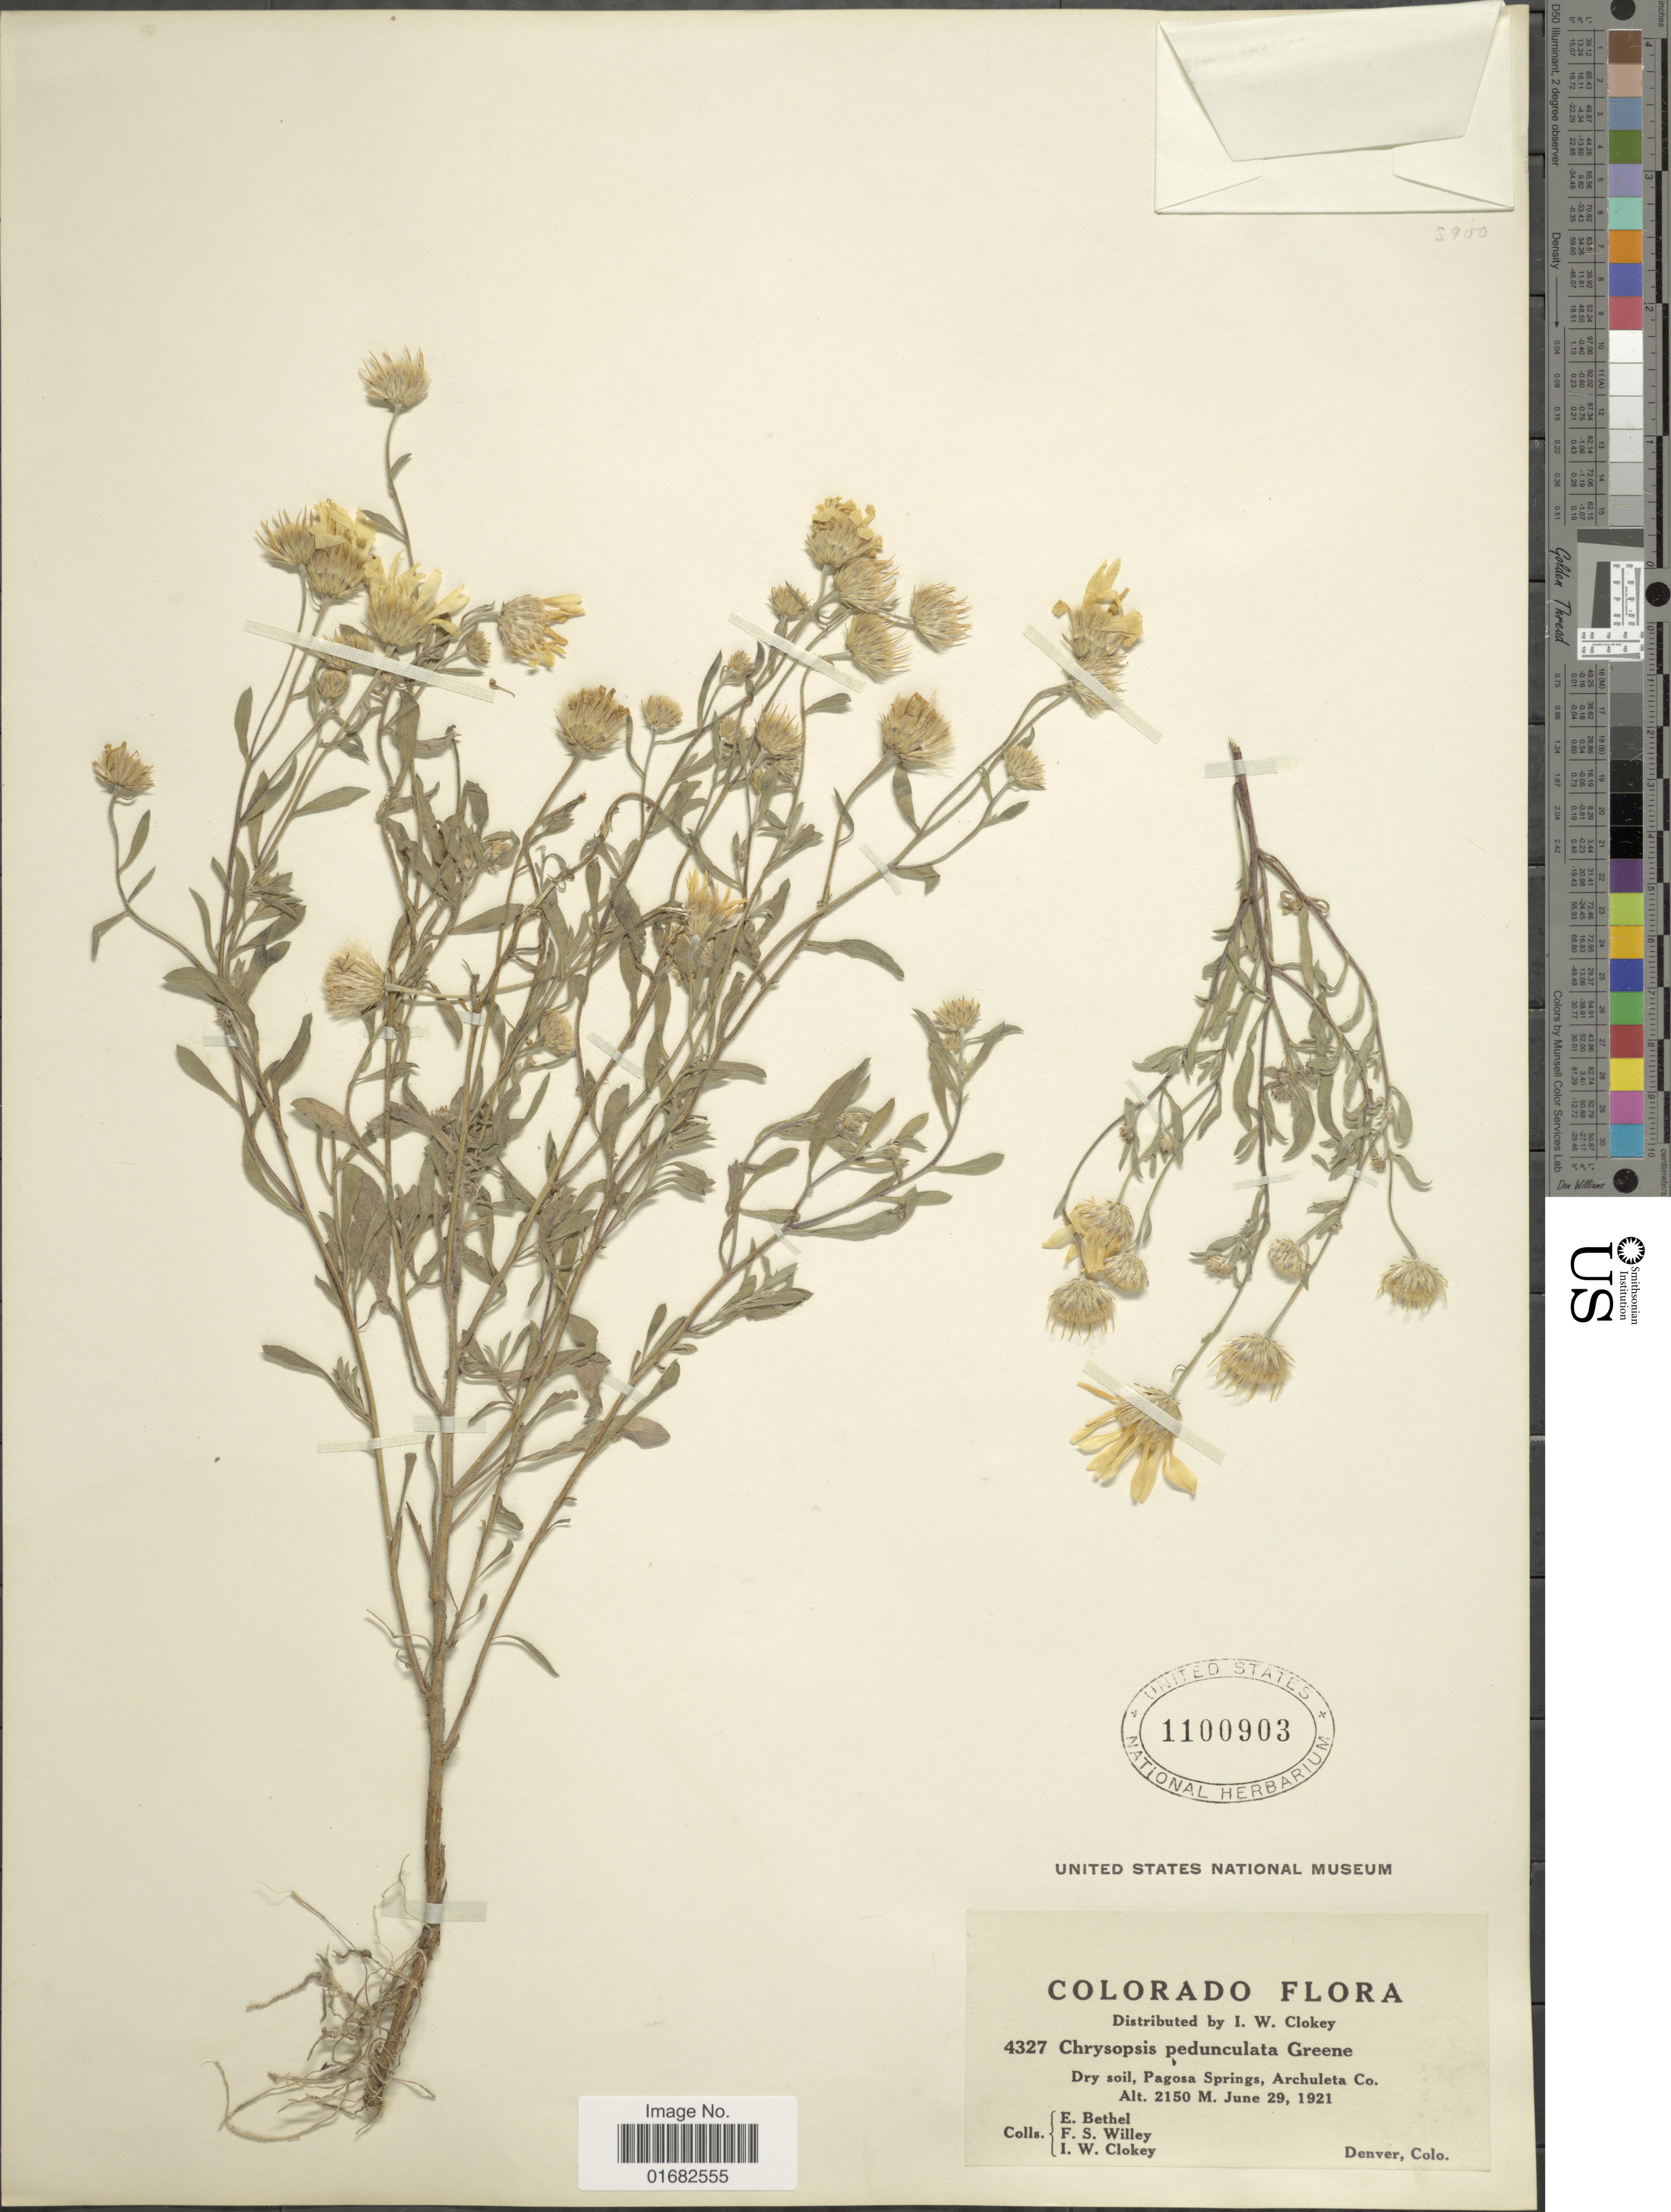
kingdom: Plantae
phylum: Tracheophyta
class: Magnoliopsida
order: Asterales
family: Asteraceae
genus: Heterotheca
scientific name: Heterotheca pedunculata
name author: Greene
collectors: E. Bethel, F. Willey & I. W. Clokey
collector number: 4327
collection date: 1921-06-29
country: United States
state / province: Colorado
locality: Pagosa Springs, Archuleta Co. Denver [unsure placement]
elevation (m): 2150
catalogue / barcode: US 1100903